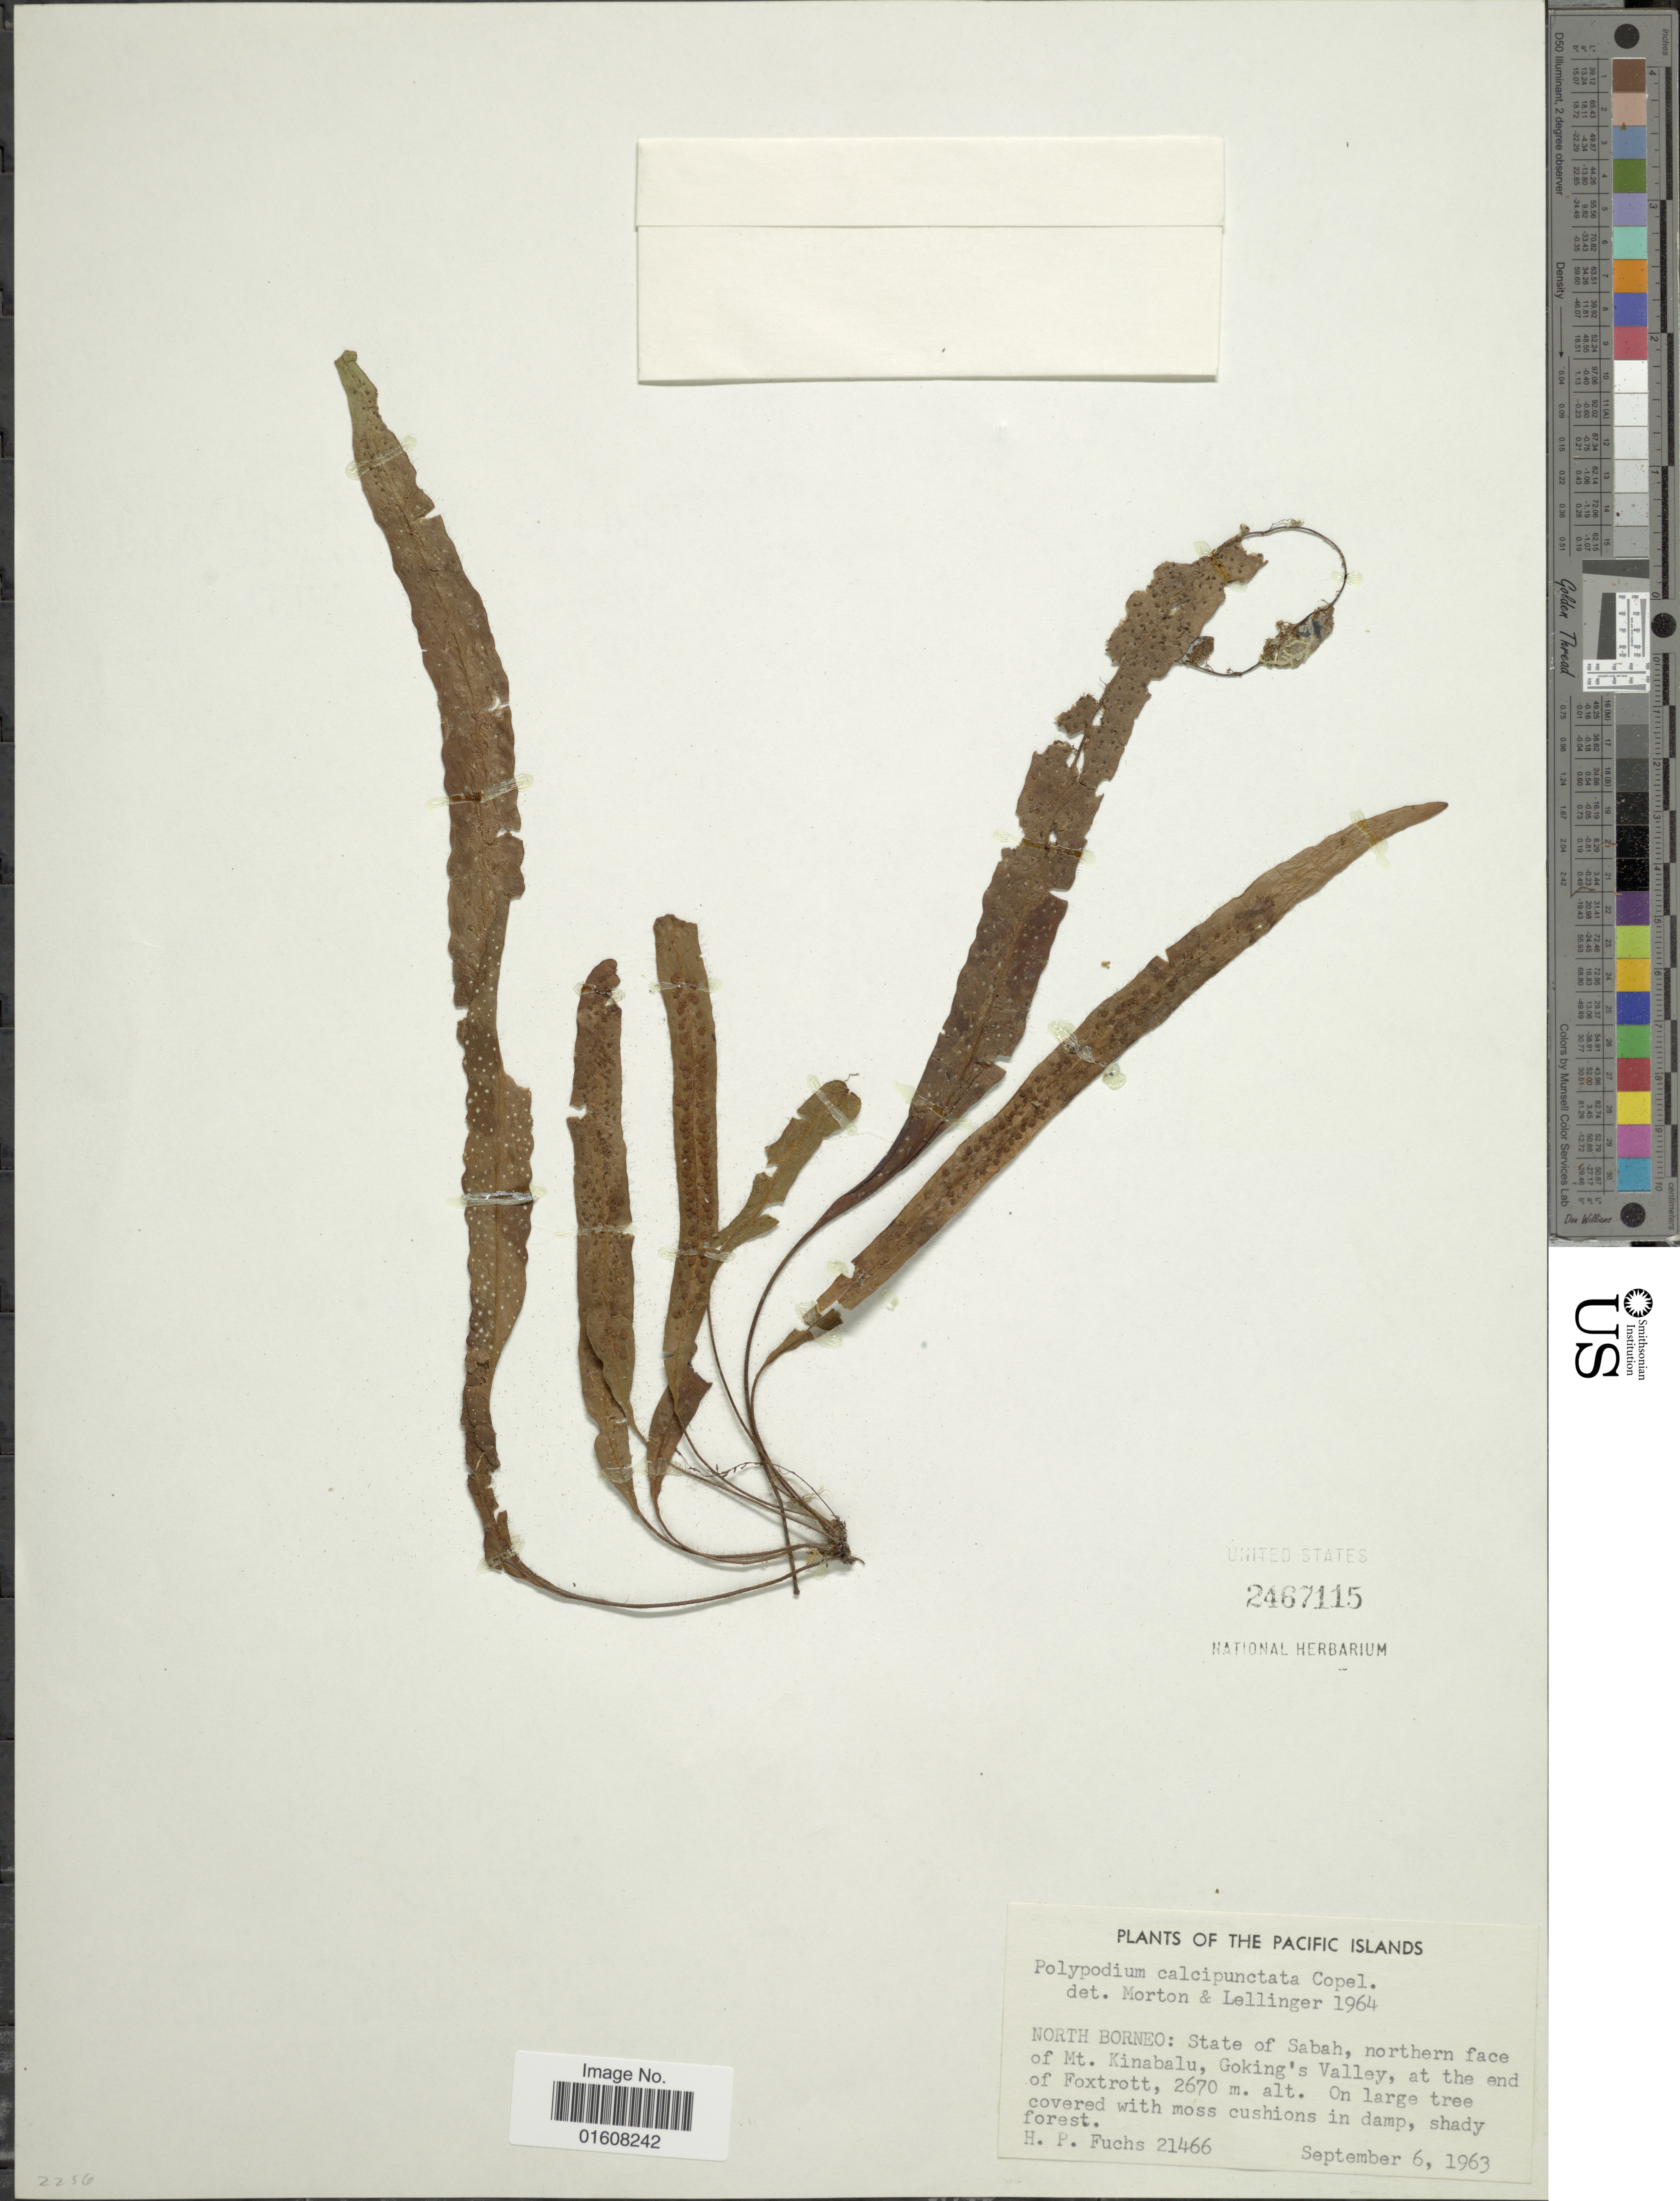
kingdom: Plantae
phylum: Tracheophyta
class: Polypodiopsida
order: Polypodiales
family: Polypodiaceae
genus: Grammitis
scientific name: Grammitis calcipunctata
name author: (Copel.) Copel.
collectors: H. P. Fuchs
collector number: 2166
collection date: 1963-09-06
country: Malaysia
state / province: Sabah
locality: Pacific Islands. North Borneo: northern face of Mt. Kinabalu, Goking's Valley, at the end of Foxtrott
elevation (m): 2670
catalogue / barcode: US 2467115